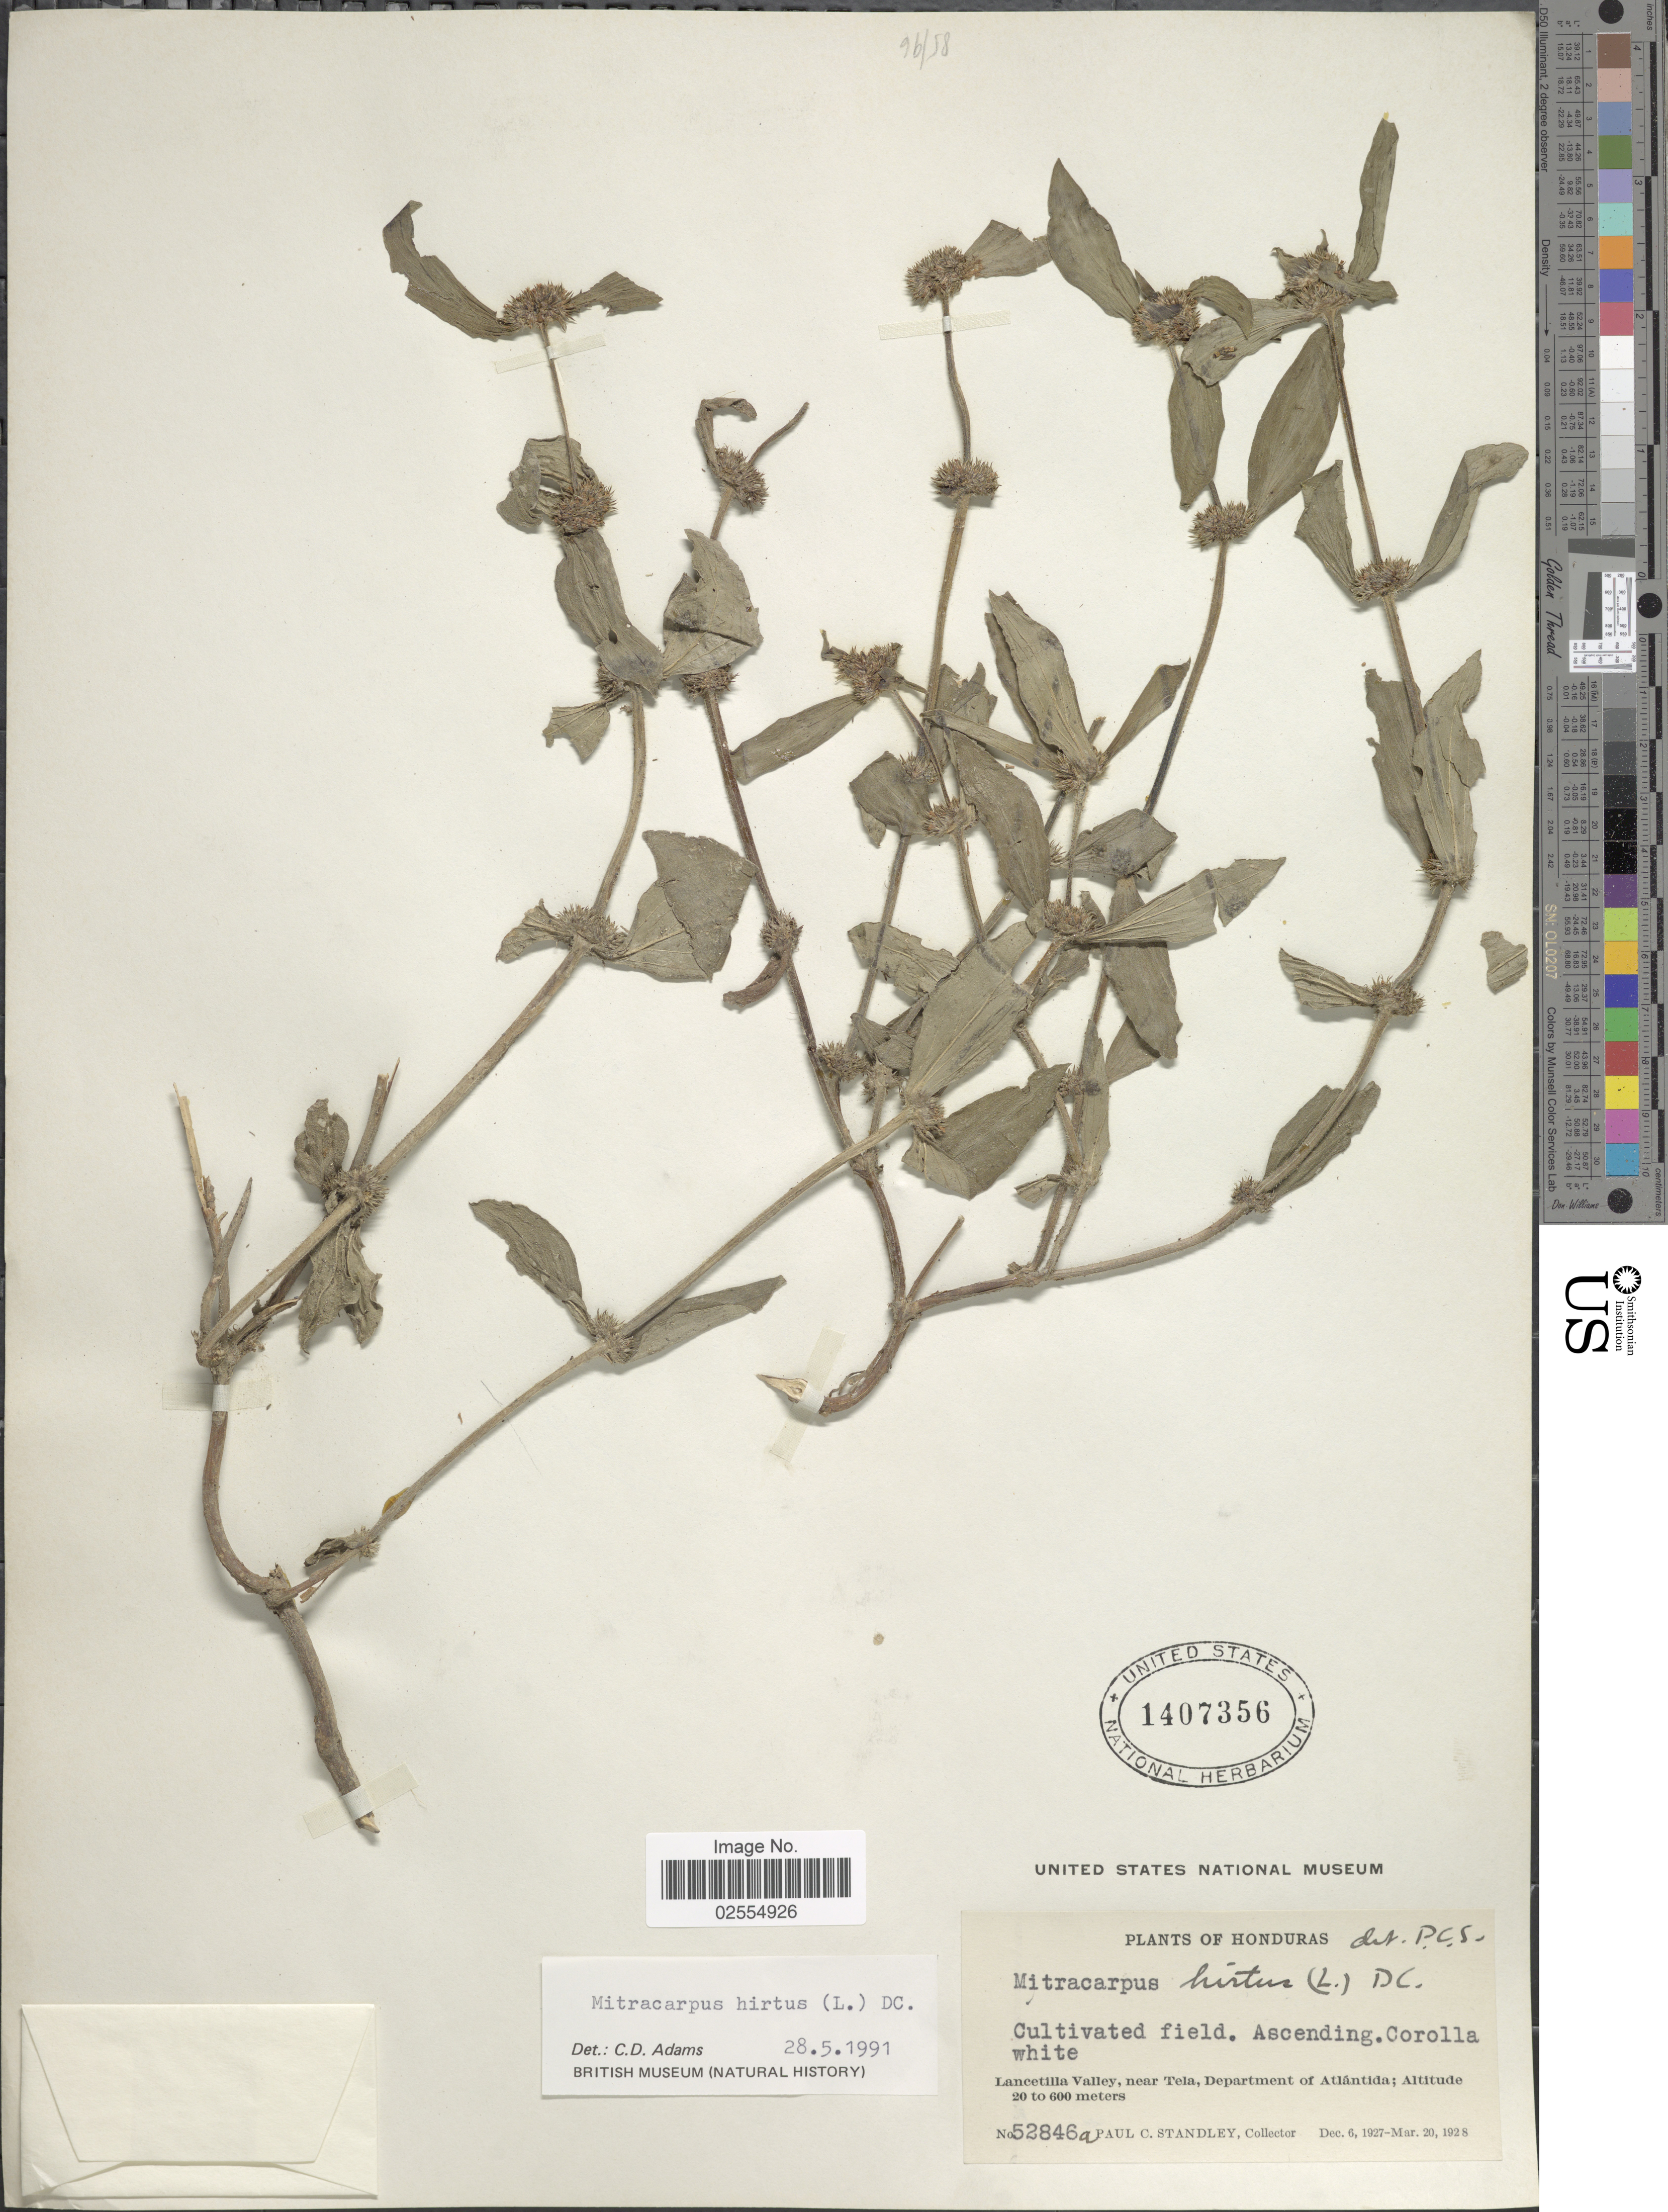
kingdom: Plantae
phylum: Tracheophyta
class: Magnoliopsida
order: Gentianales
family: Rubiaceae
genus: Mitracarpus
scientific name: Mitracarpus hirtus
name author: (L.) DC.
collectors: P. C. Standley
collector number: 52846a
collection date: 1927-12-06/1928-03-20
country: Honduras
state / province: Atlántida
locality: Lancetilla Valley, near Tela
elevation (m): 20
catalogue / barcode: US 1407356